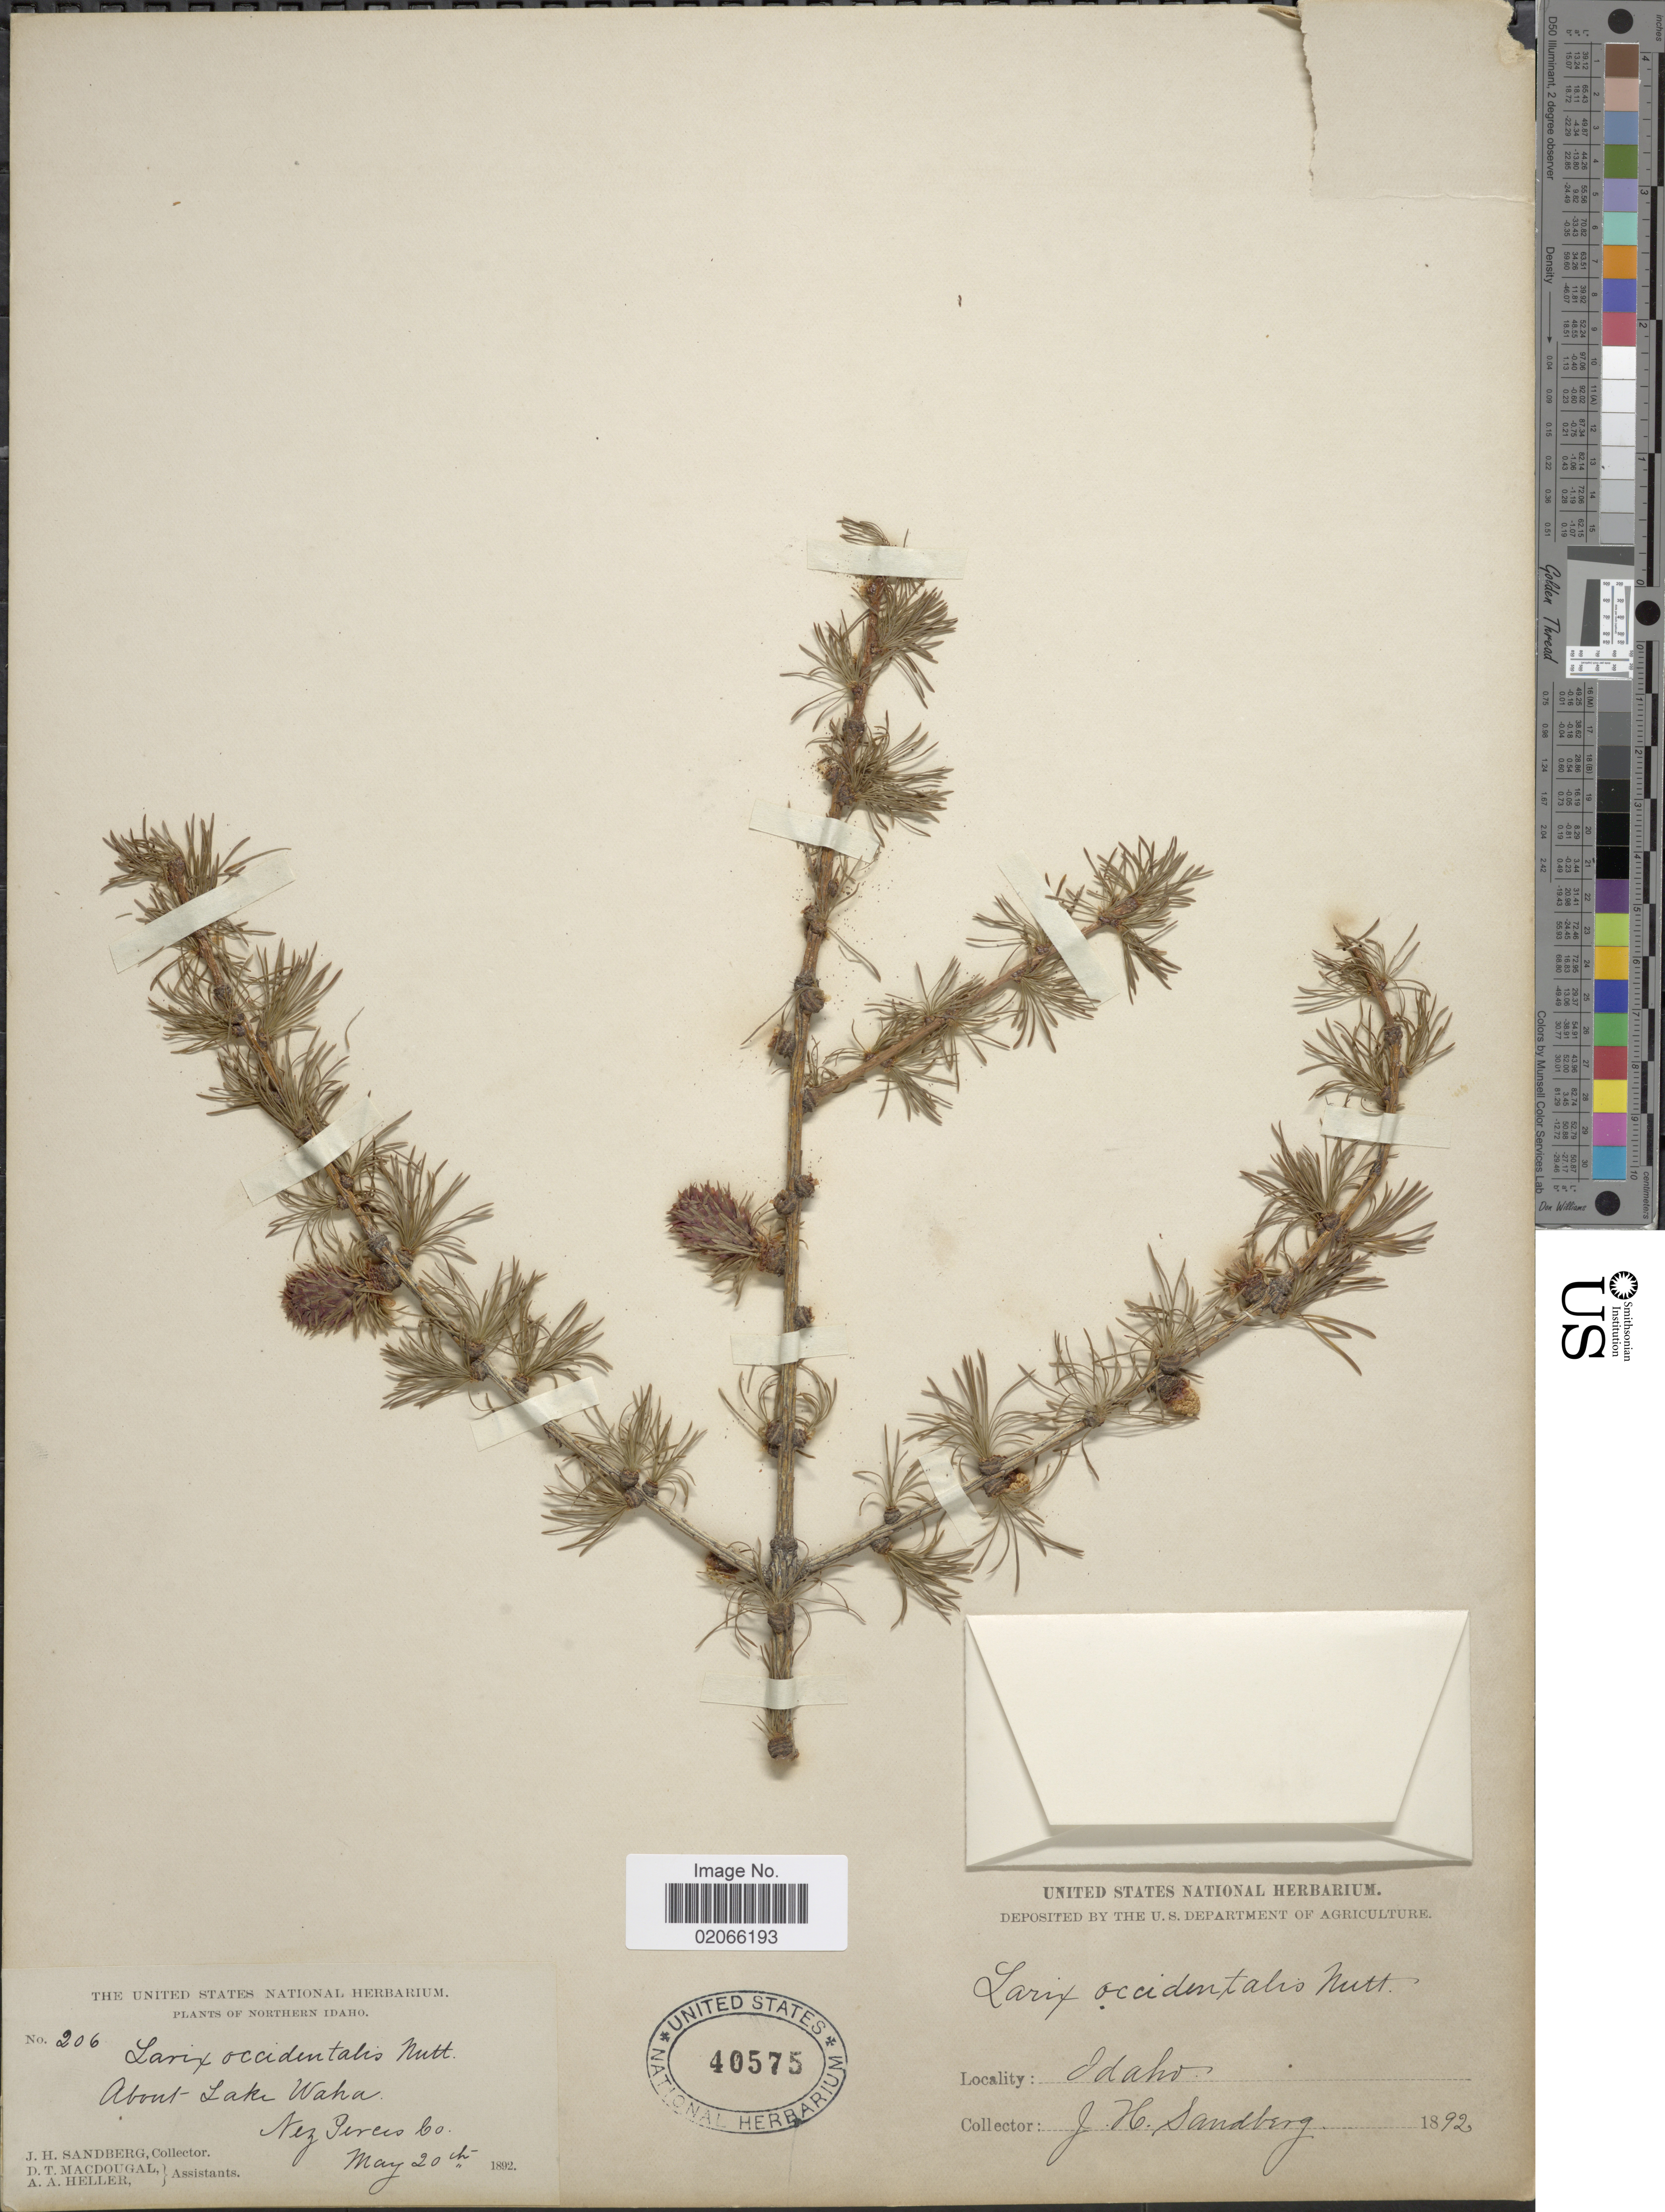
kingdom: Plantae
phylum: Tracheophyta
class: Pinopsida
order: Pinales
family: Pinaceae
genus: Larix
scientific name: Larix occidentalis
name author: Nutt.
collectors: J. H. Sandberg, D. T. MacDougal & A. A. Heller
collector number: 206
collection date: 1892-05-20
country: United States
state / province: Idaho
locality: Idaho, About Lake Waha, nez Perces Co. Northern Idaho.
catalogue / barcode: US 40575